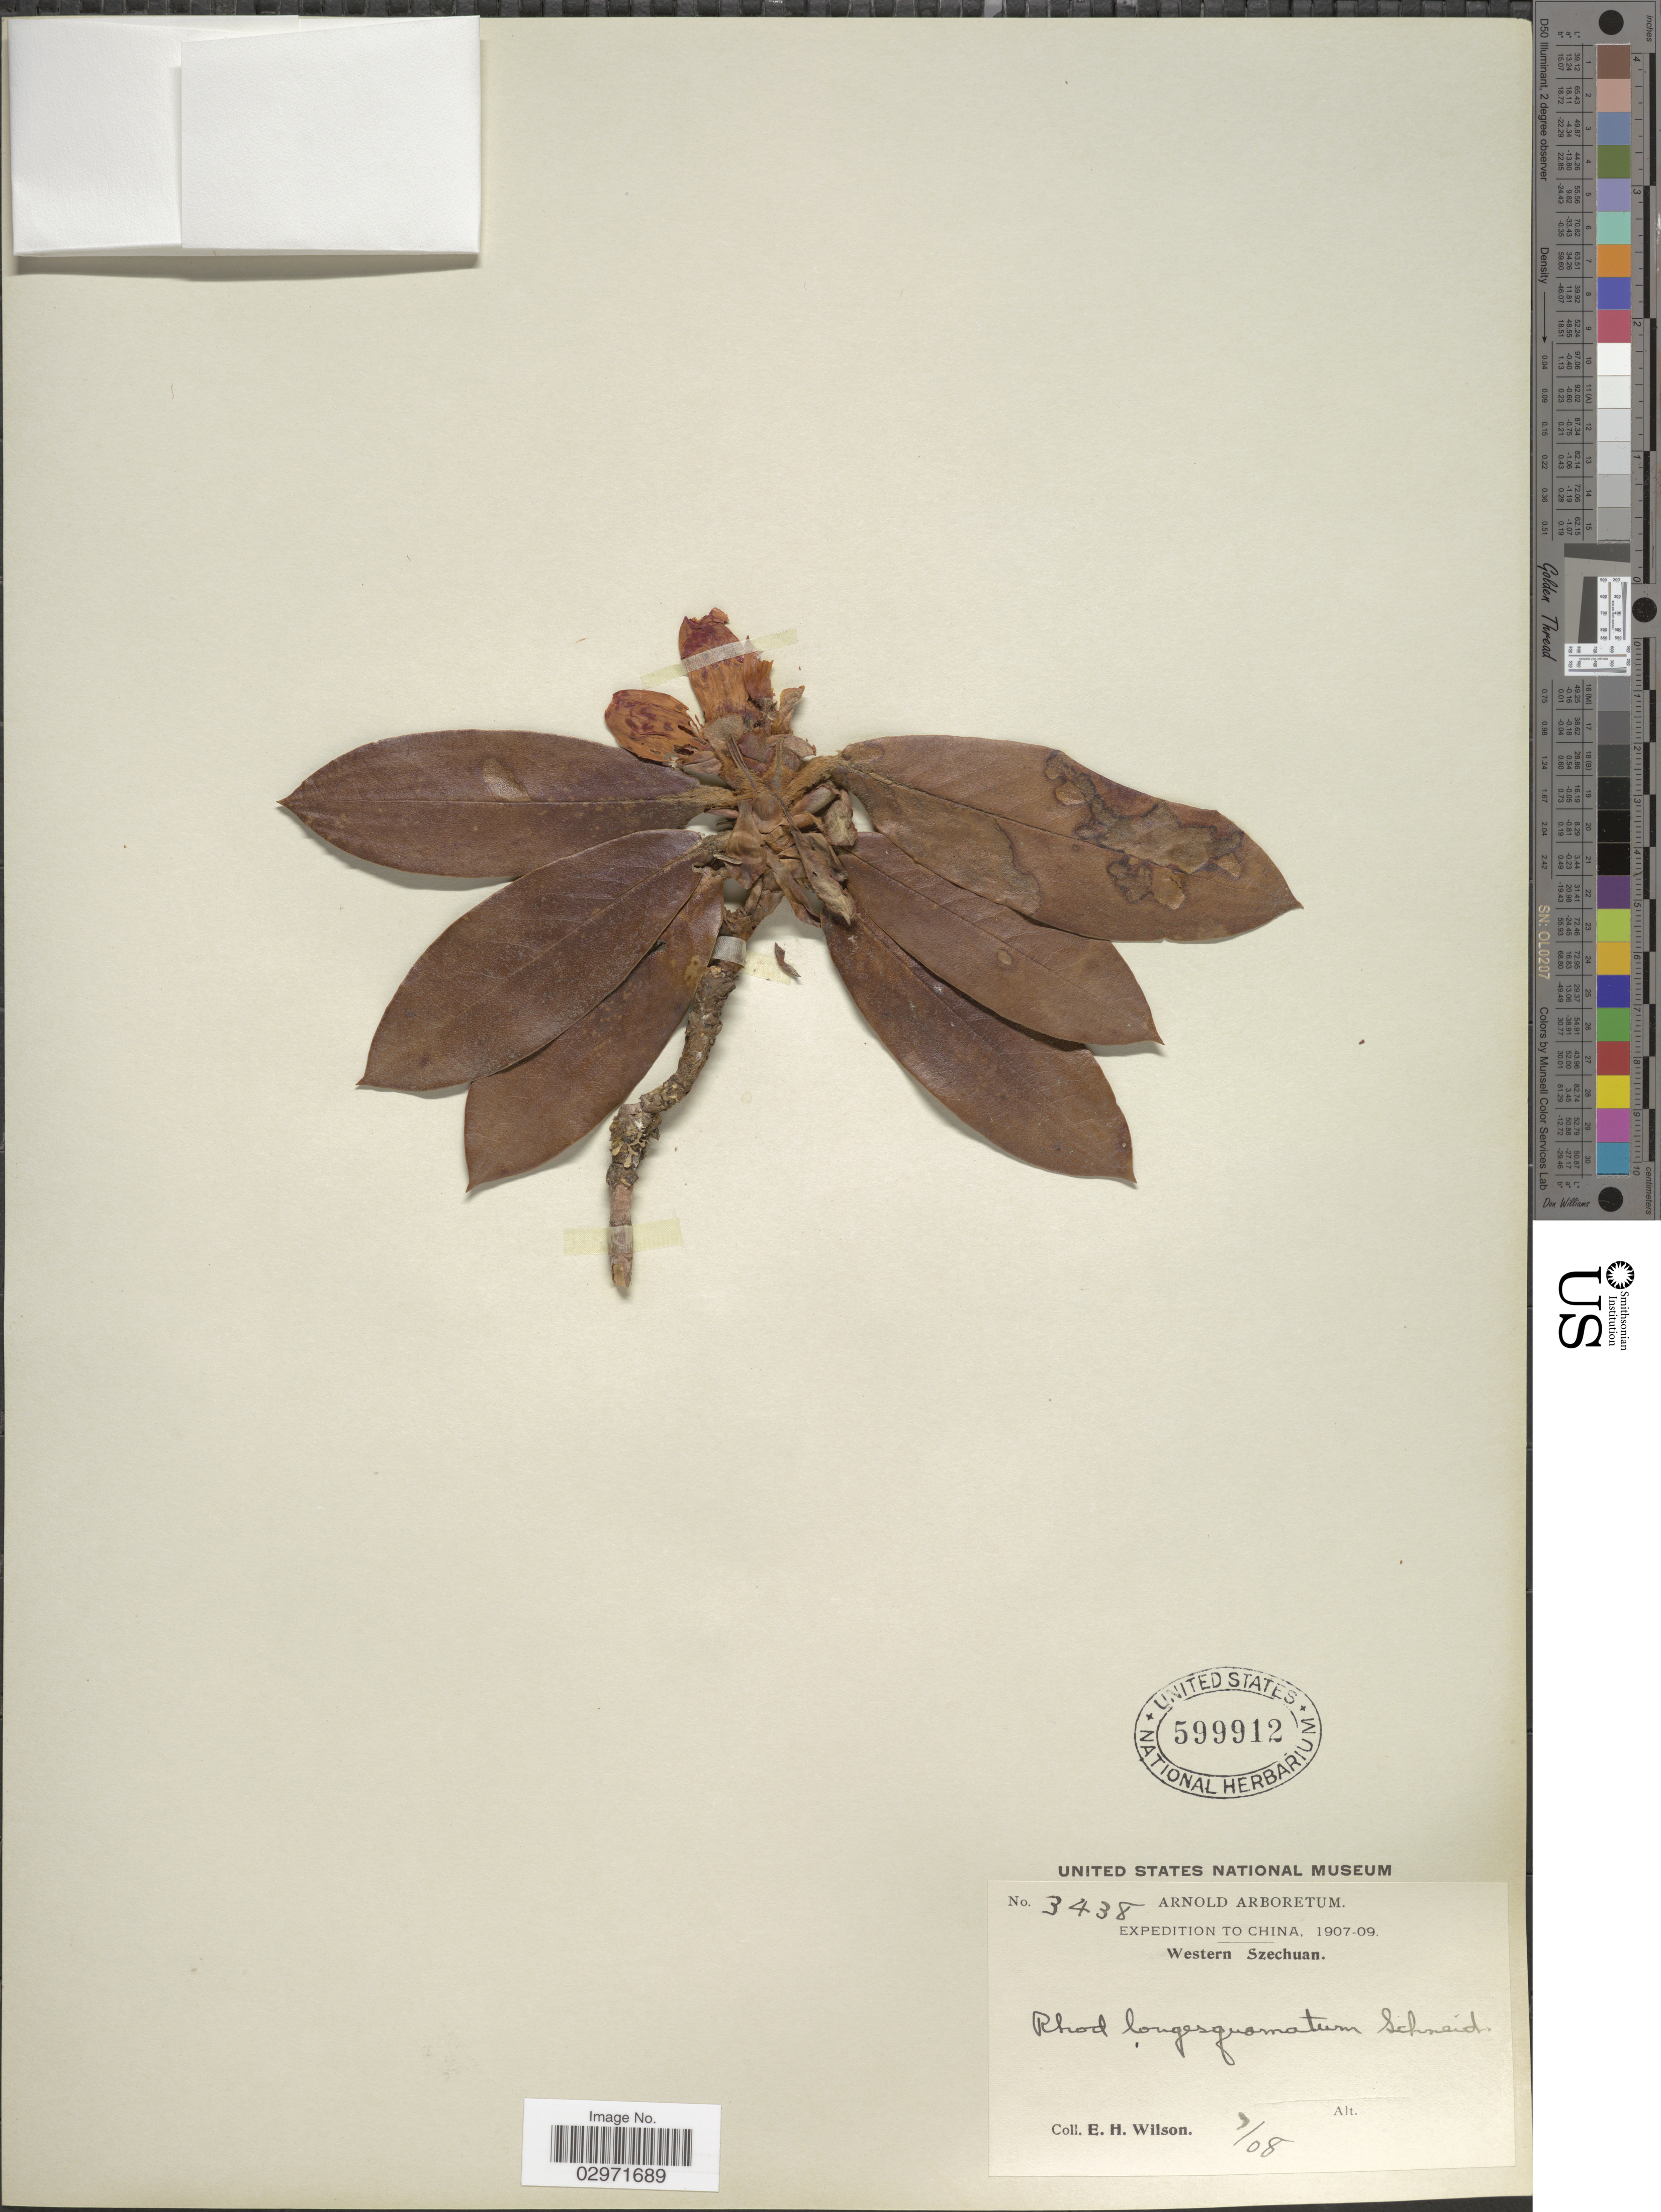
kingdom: Plantae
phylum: Tracheophyta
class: Magnoliopsida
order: Ericales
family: Ericaceae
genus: Rhododendron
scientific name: Rhododendron longesquamatum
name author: C.K. Schneid.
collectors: E. Wilson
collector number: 3438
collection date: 1908-07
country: China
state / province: Sichuan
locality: Western Szechuan.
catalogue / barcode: US 599912